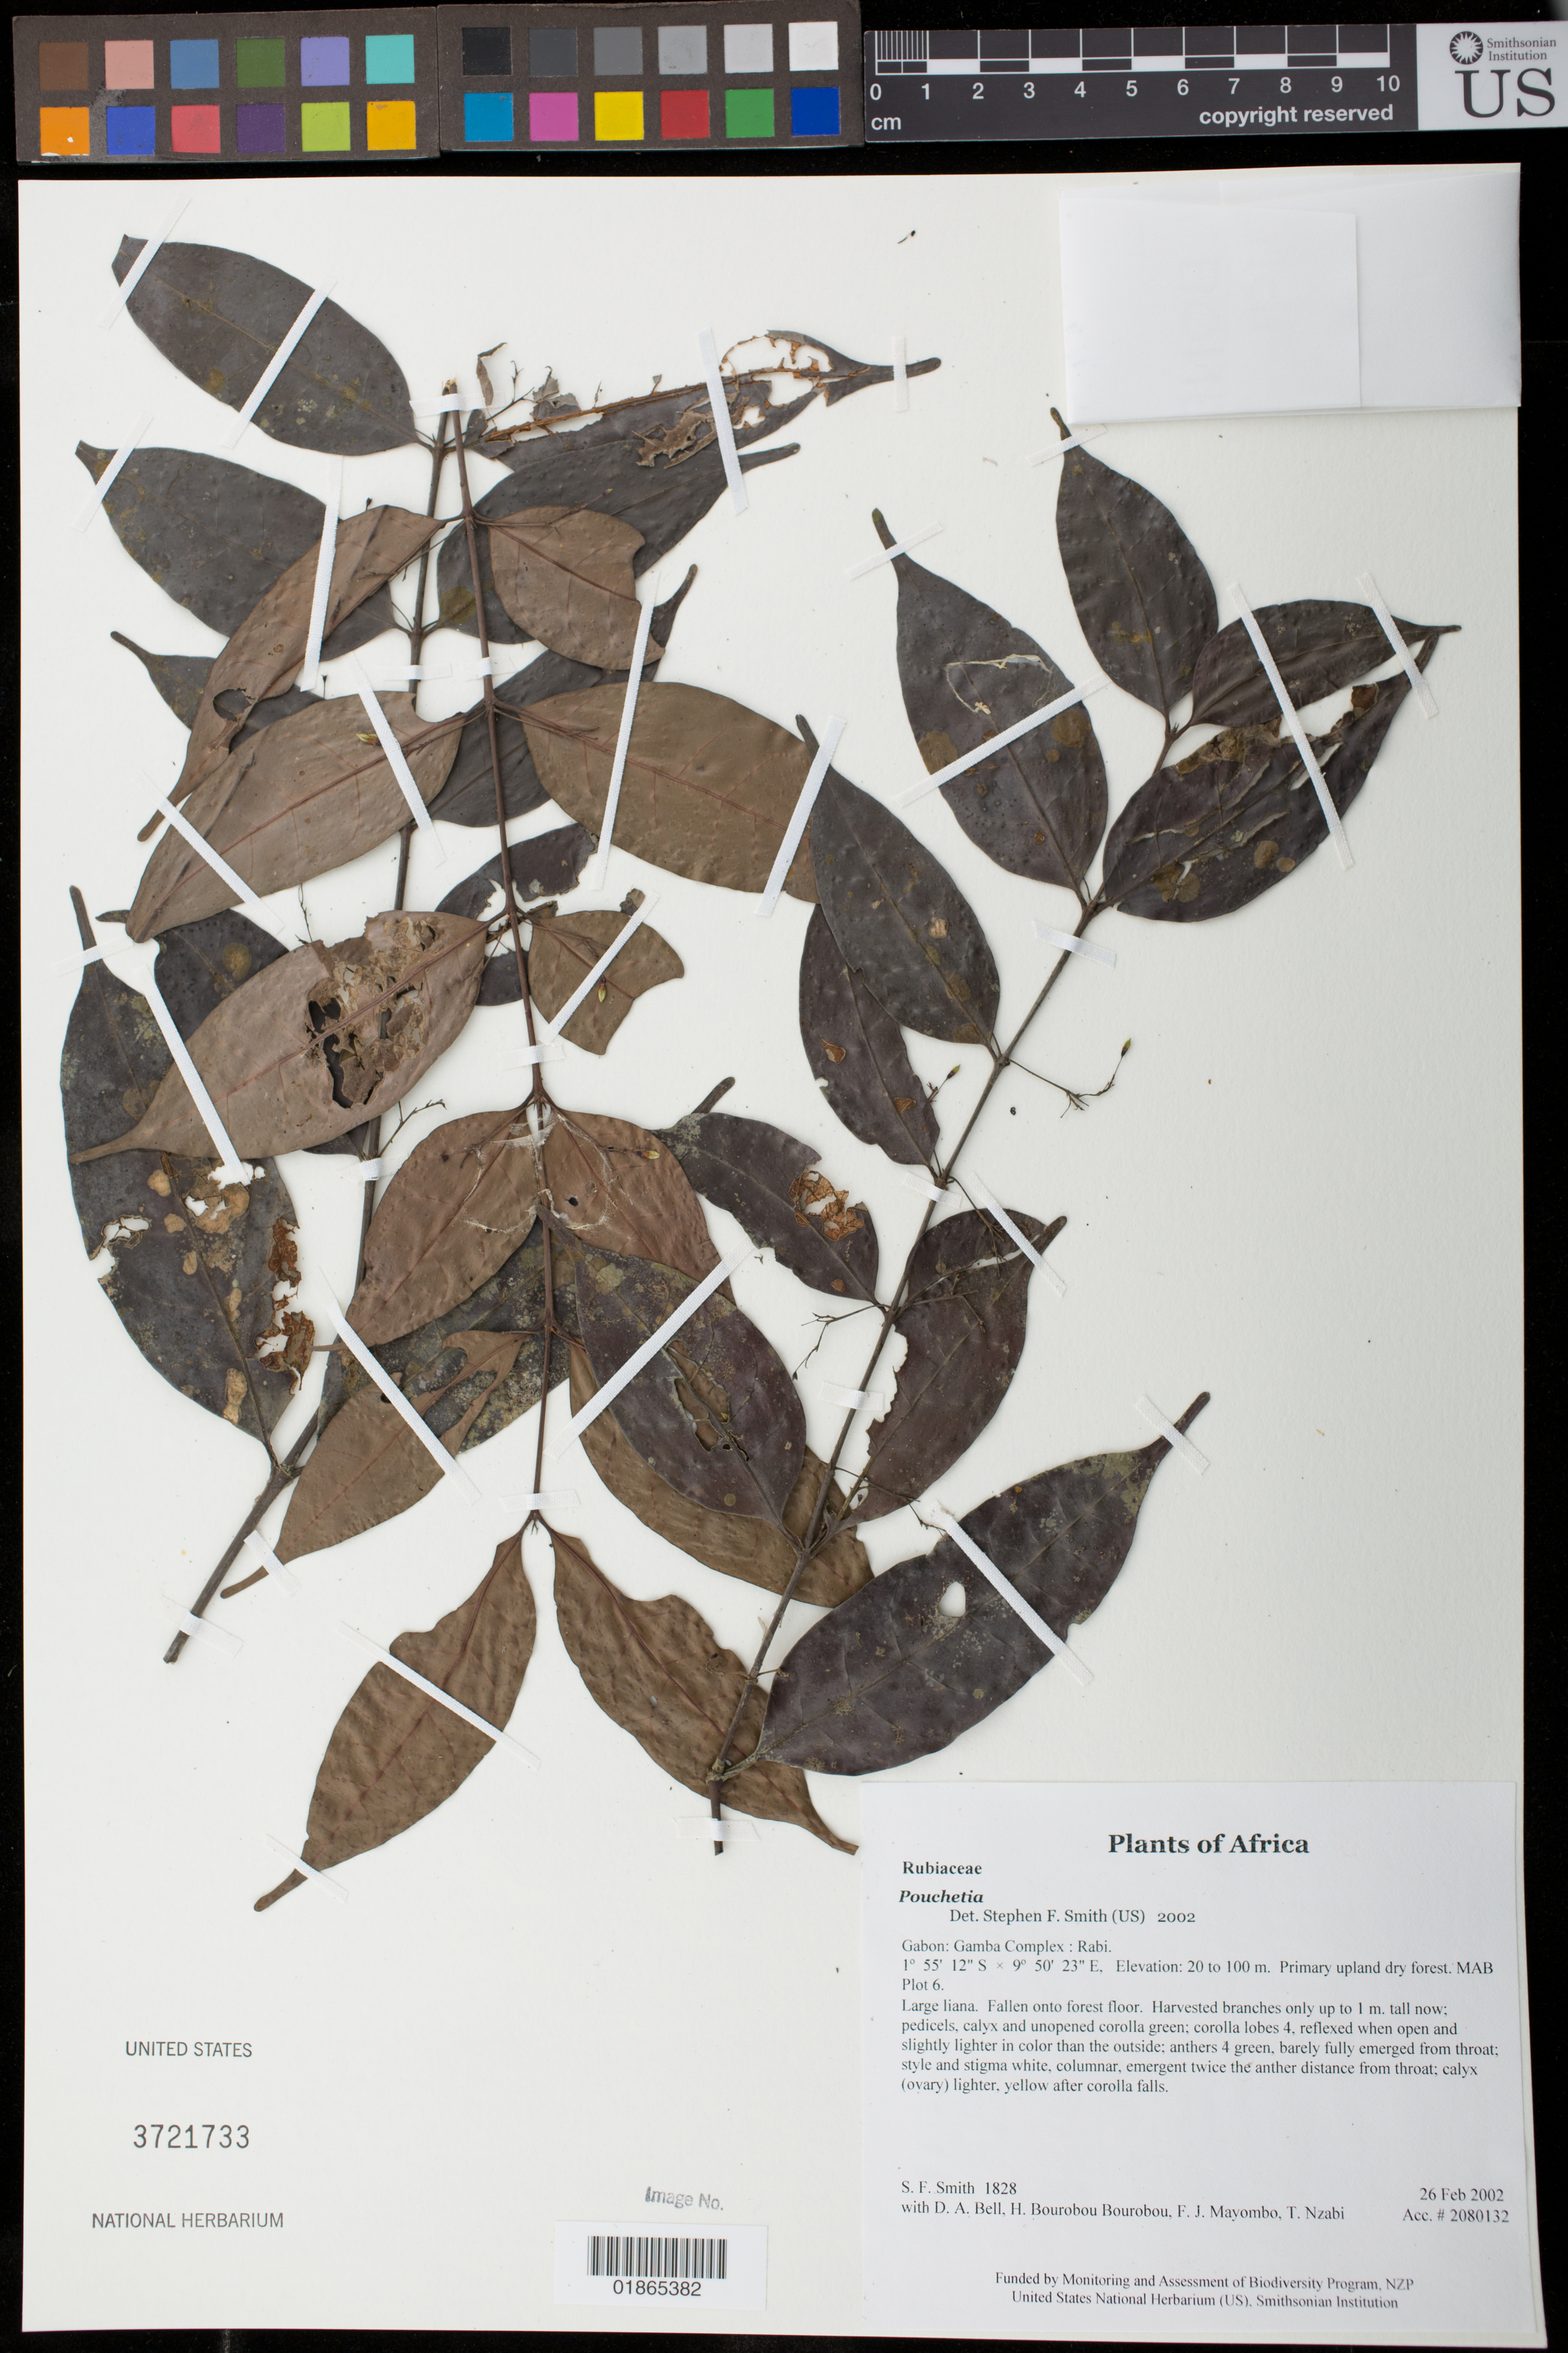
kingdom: Plantae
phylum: Tracheophyta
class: Magnoliopsida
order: Gentianales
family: Rubiaceae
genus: Pouchetia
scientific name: Pouchetia sp.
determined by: Smith, Stephen F., (US), NMNH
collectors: S.F. Smith, D. A. Bell, H. Bourobou Bourobou & F. J. Mayombo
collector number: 1828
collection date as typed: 26 Feb 2002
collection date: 2002-02-26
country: Gabon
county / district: Gamba Complex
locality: Rabi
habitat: Primary upland dry forest. MAB Plot 6.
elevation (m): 20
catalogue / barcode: US 3721733